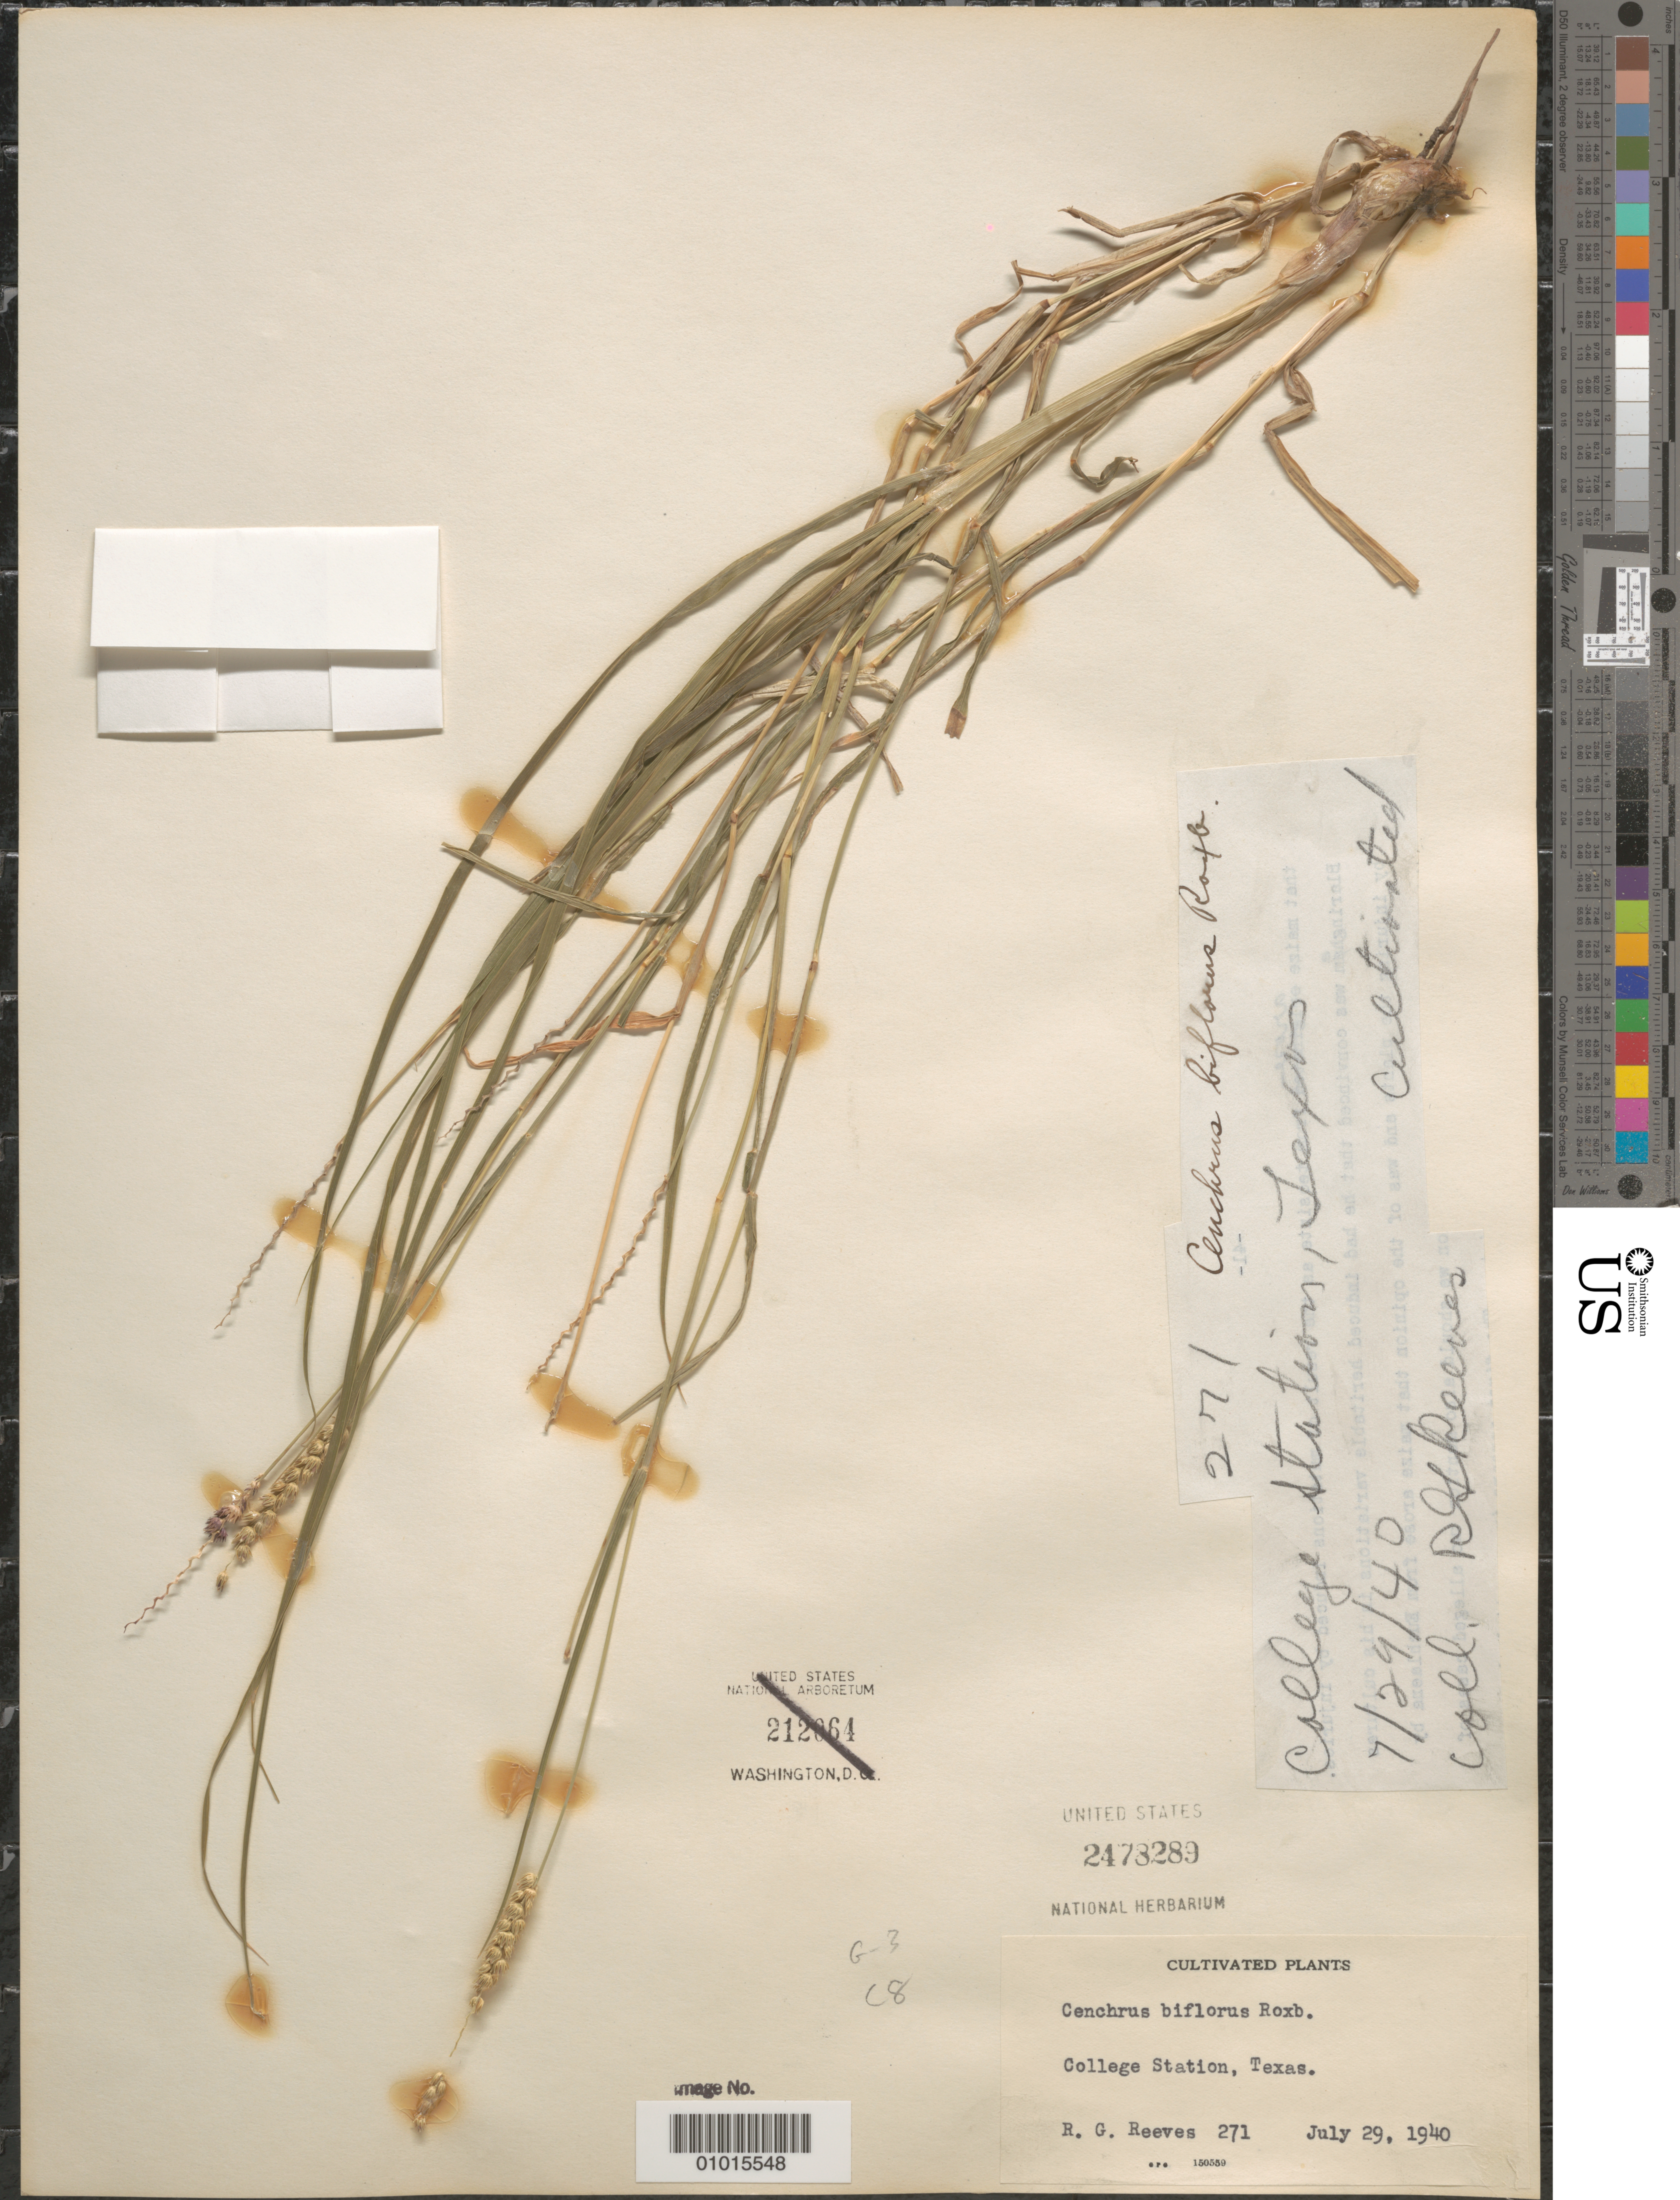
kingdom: Plantae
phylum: Tracheophyta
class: Liliopsida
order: Poales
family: Poaceae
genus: Cenchrus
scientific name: Cenchrus biflorus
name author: Roxb.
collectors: R. G. Reeves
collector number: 271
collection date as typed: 29 Jul 1940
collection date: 1940-07-29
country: United States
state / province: Texas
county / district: College Station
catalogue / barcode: US 2478289